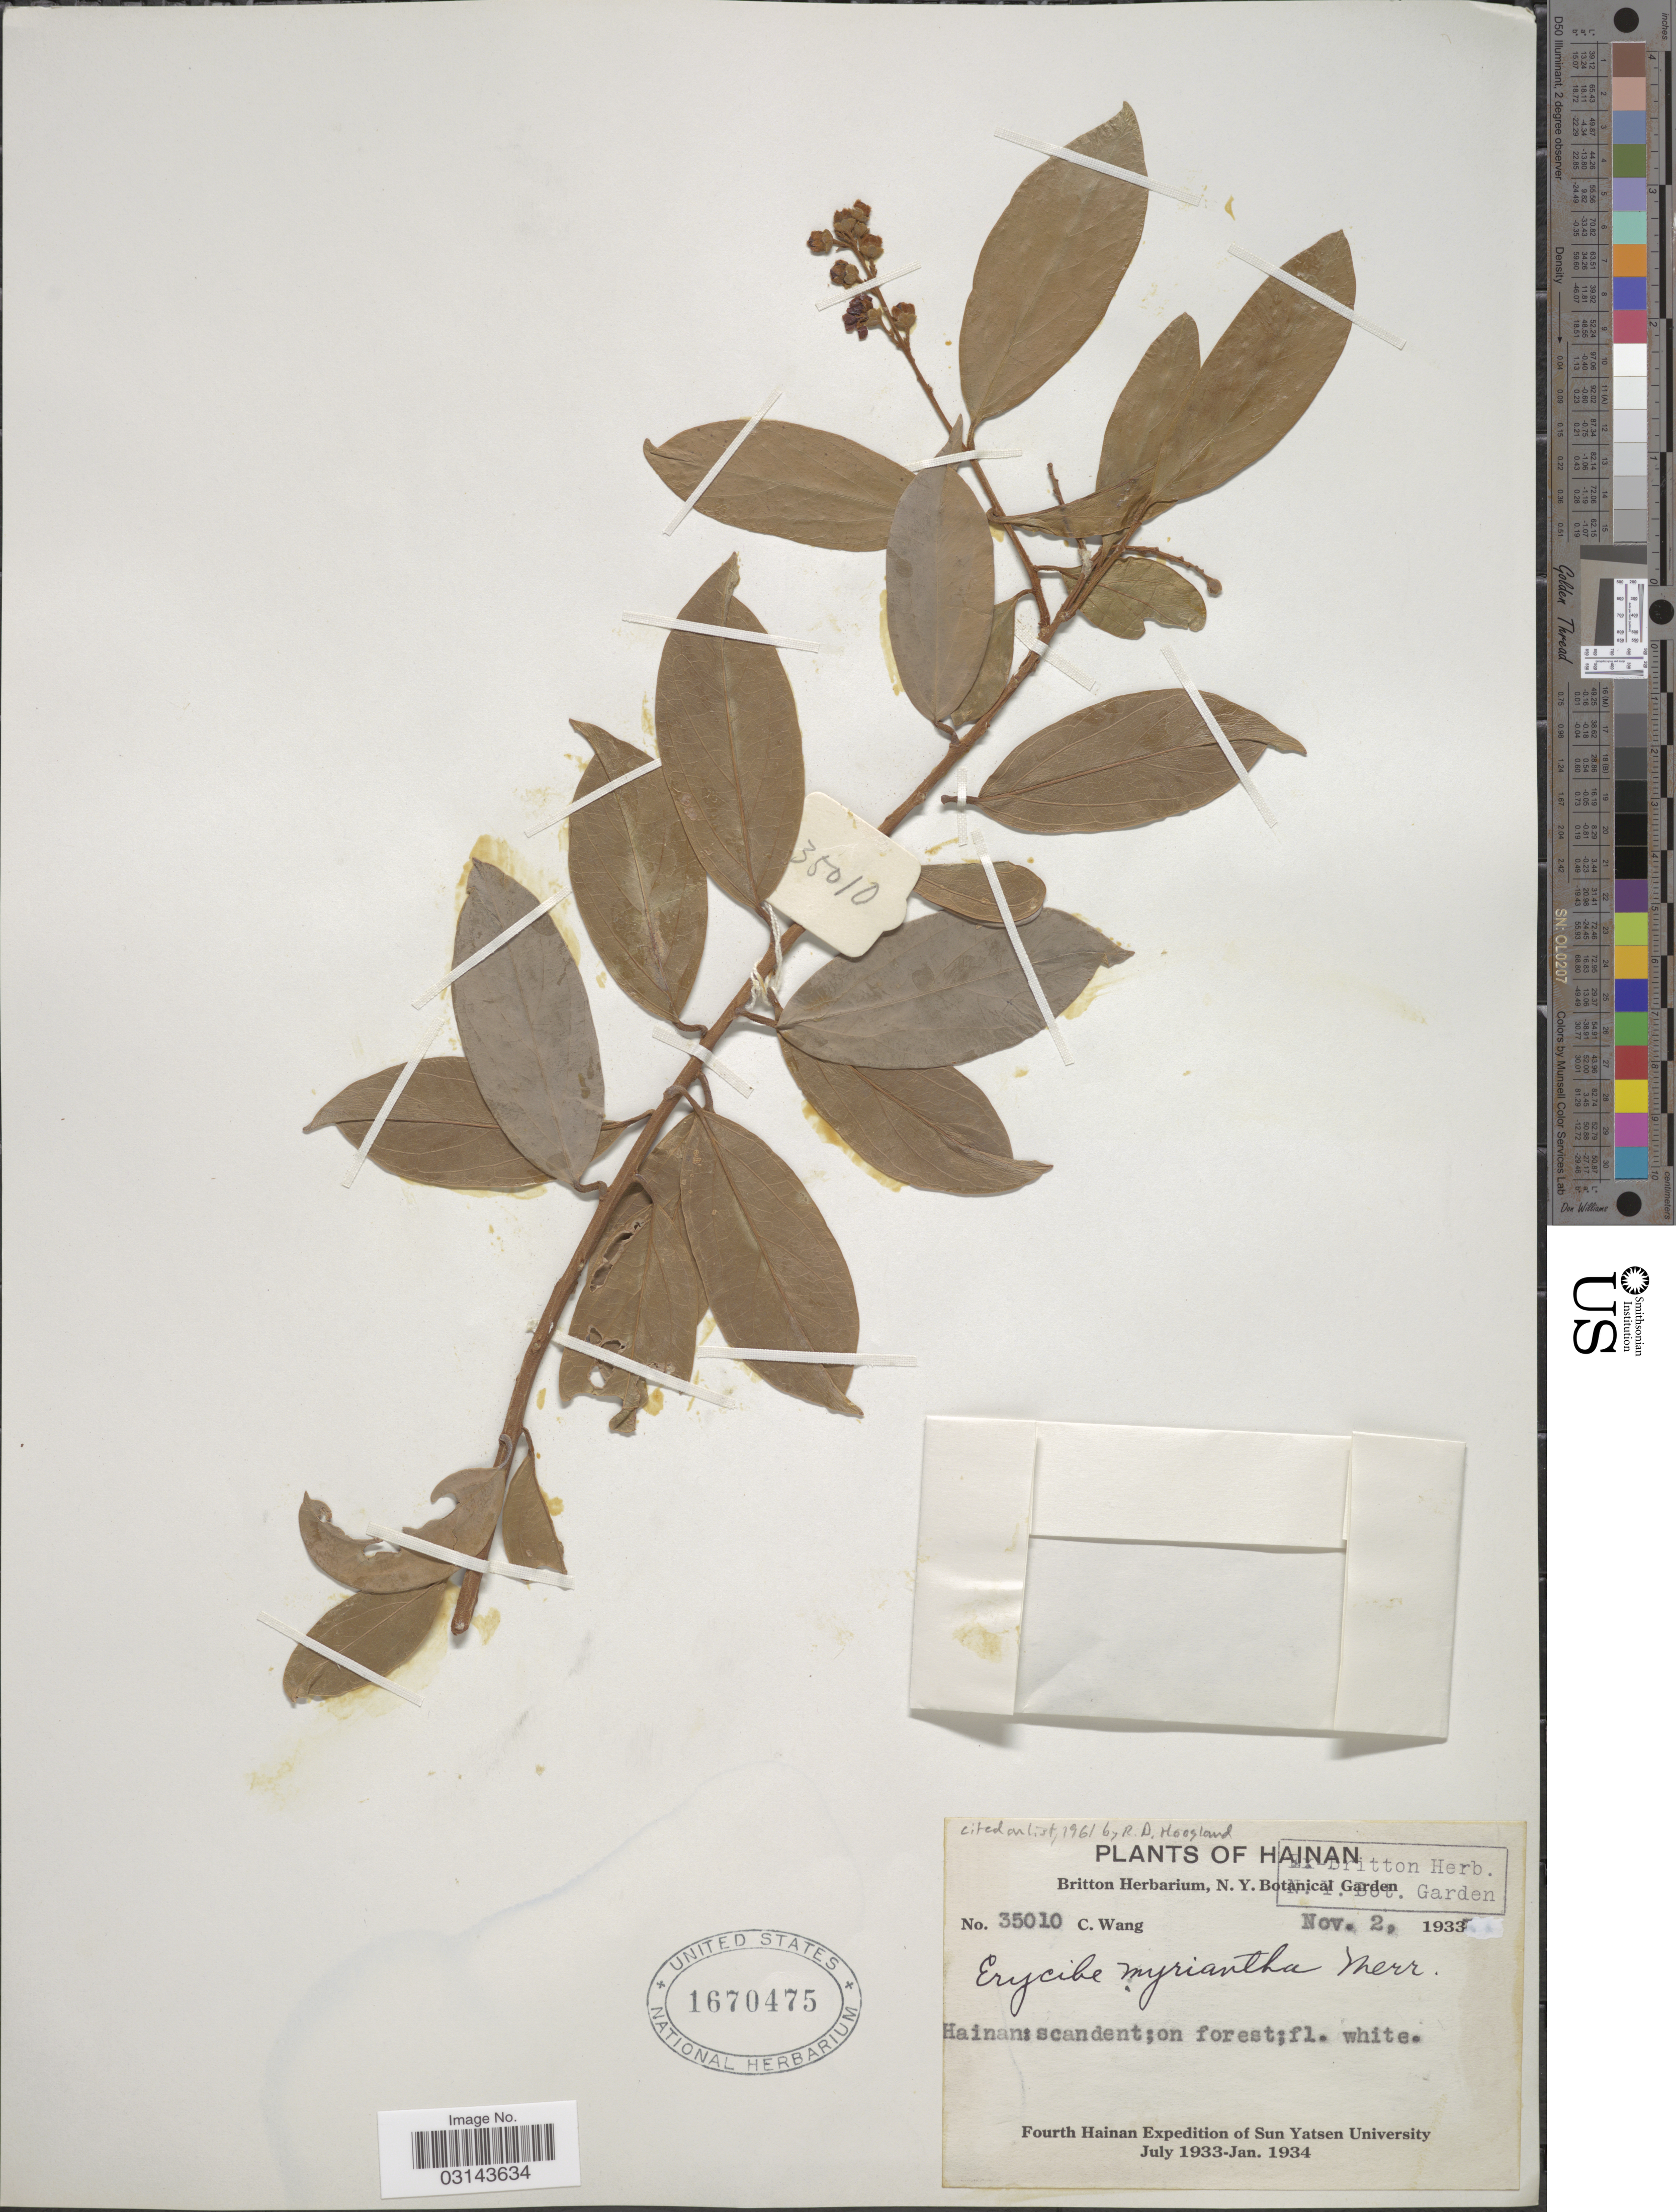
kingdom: Plantae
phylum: Tracheophyta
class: Magnoliopsida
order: Solanales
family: Convolvulaceae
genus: Erycibe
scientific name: Erycibe myriantha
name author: Merr.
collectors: C. Wang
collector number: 35010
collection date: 1933-11-02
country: China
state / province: Hainan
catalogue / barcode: US 1670475